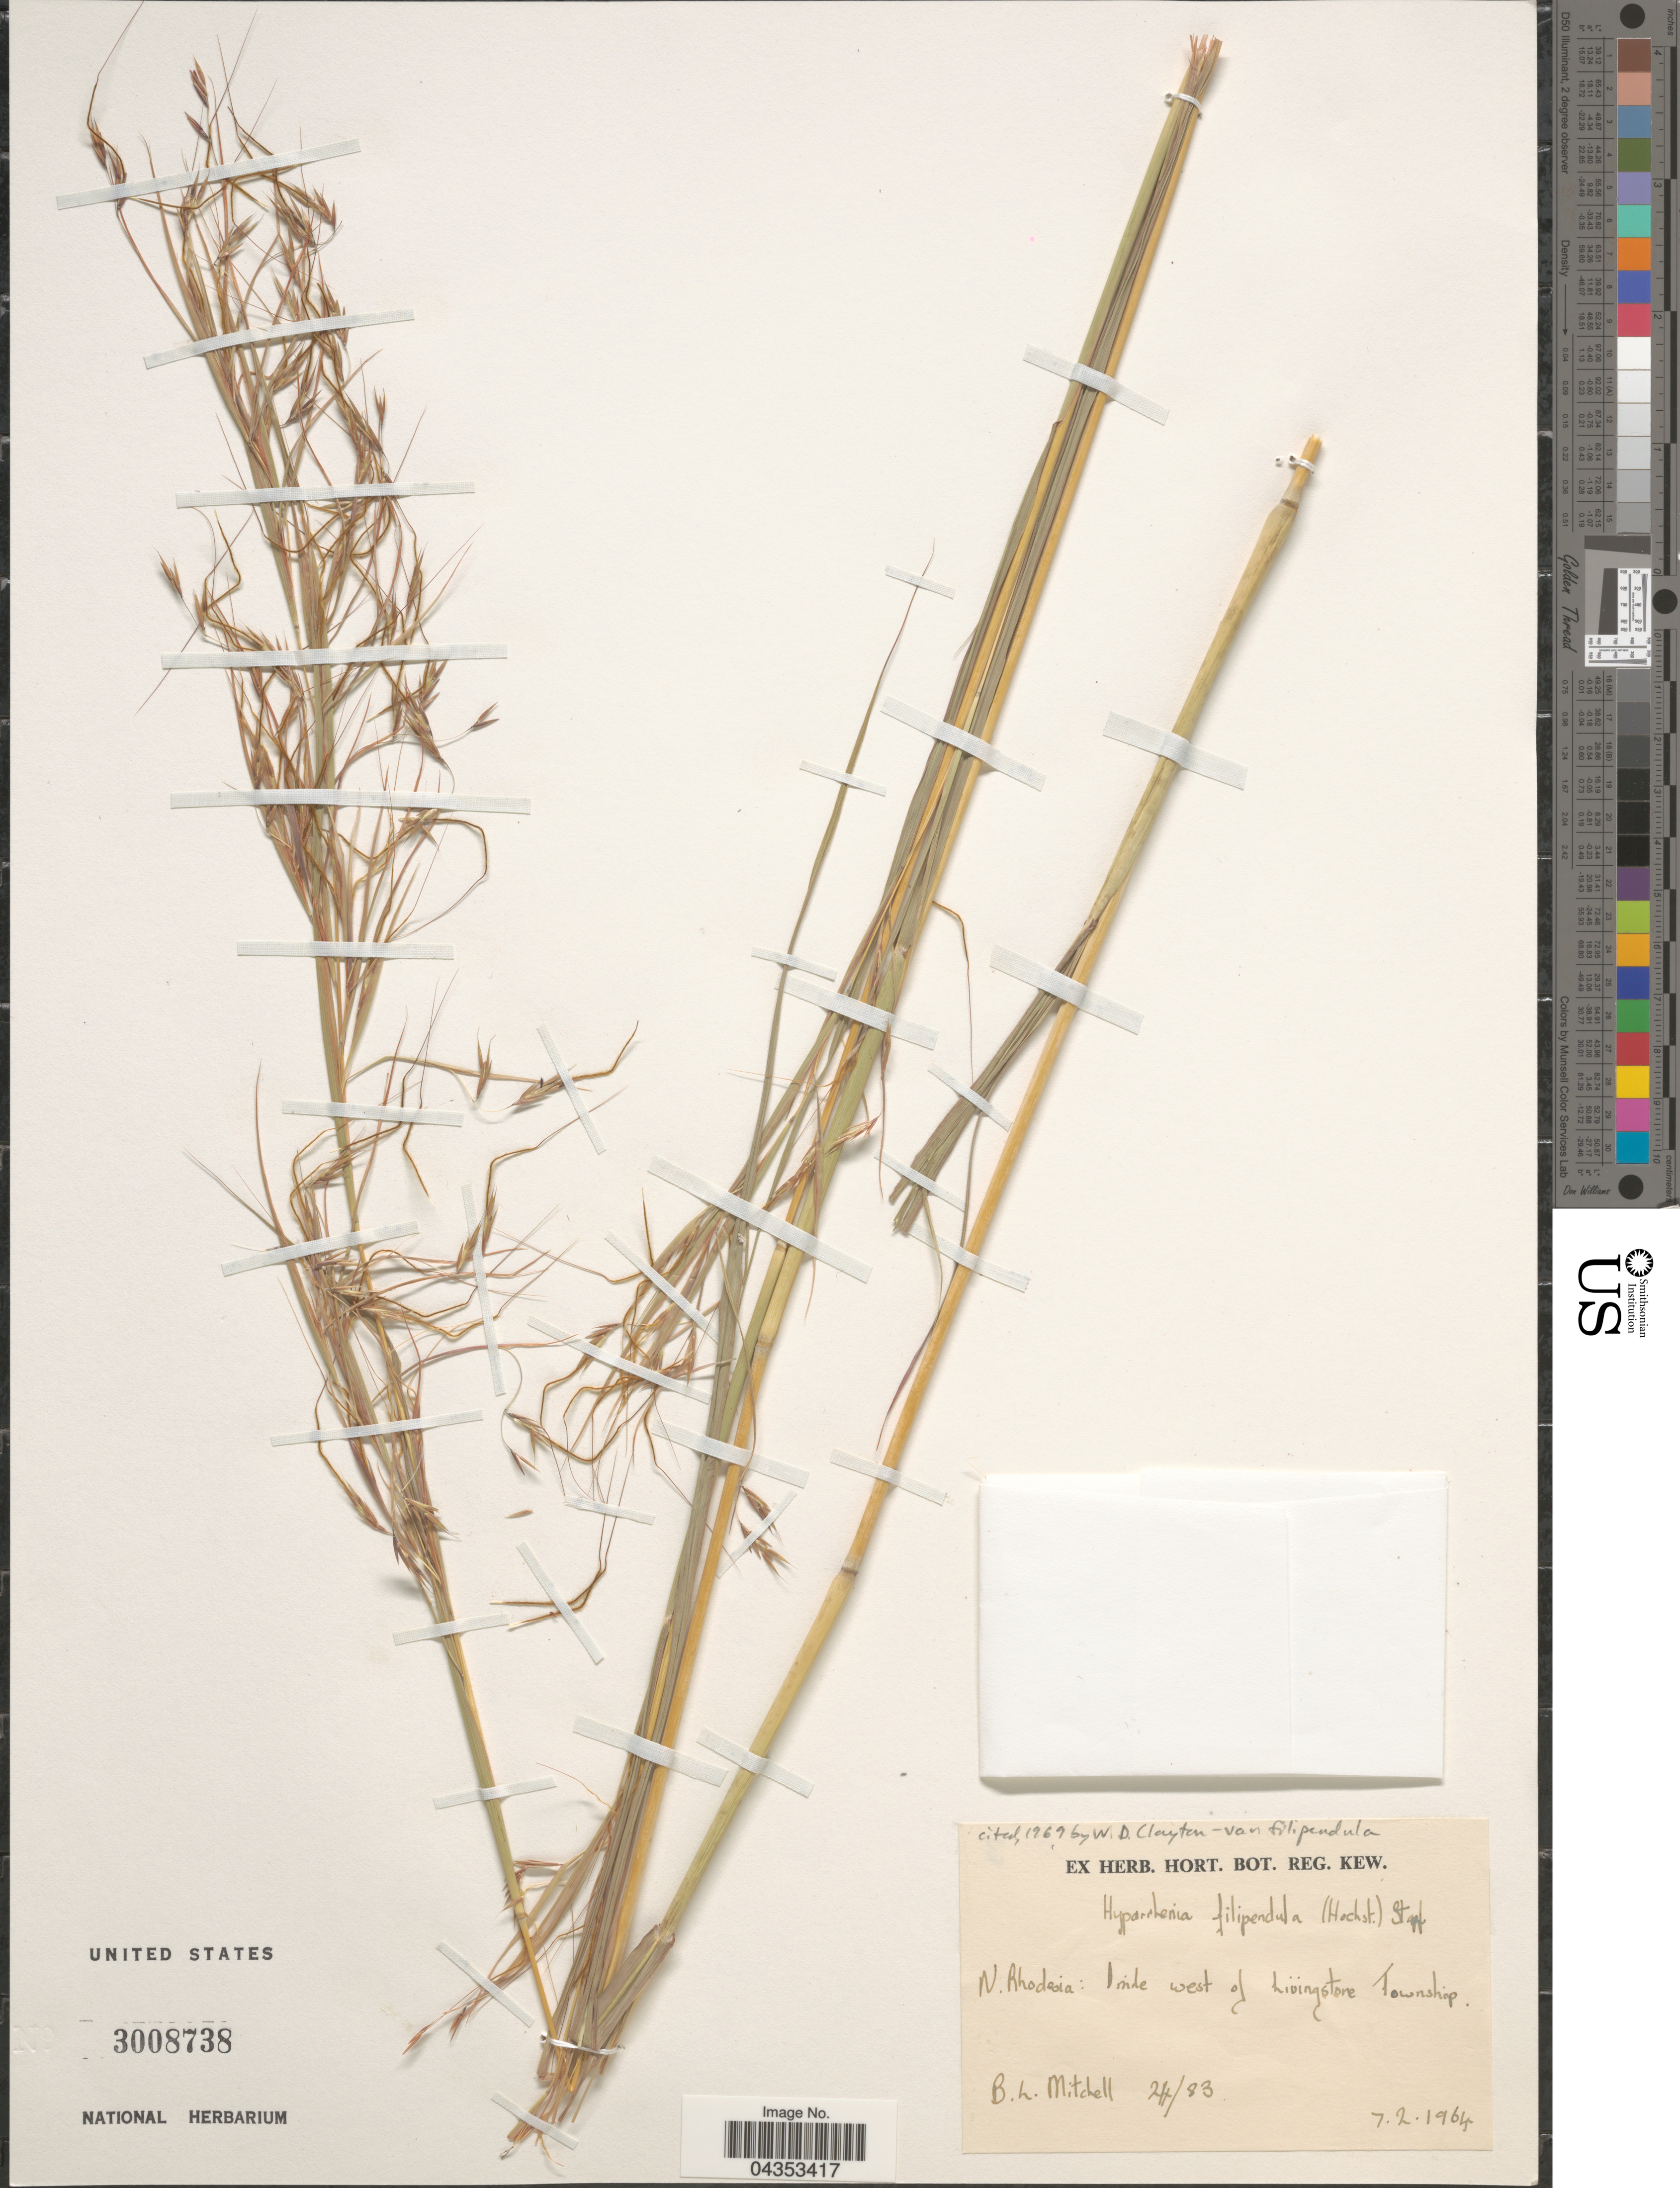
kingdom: Plantae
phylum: Tracheophyta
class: Liliopsida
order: Poales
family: Poaceae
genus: Hyparrhenia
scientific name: Hyparrhenia filipendula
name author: (Hochr.) Stapf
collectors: B. Mitchell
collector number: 24/83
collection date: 1964-02-07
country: Zambia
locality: N. Rhodesia: 1 mile west of Livingstone Township.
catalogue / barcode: US 3008738